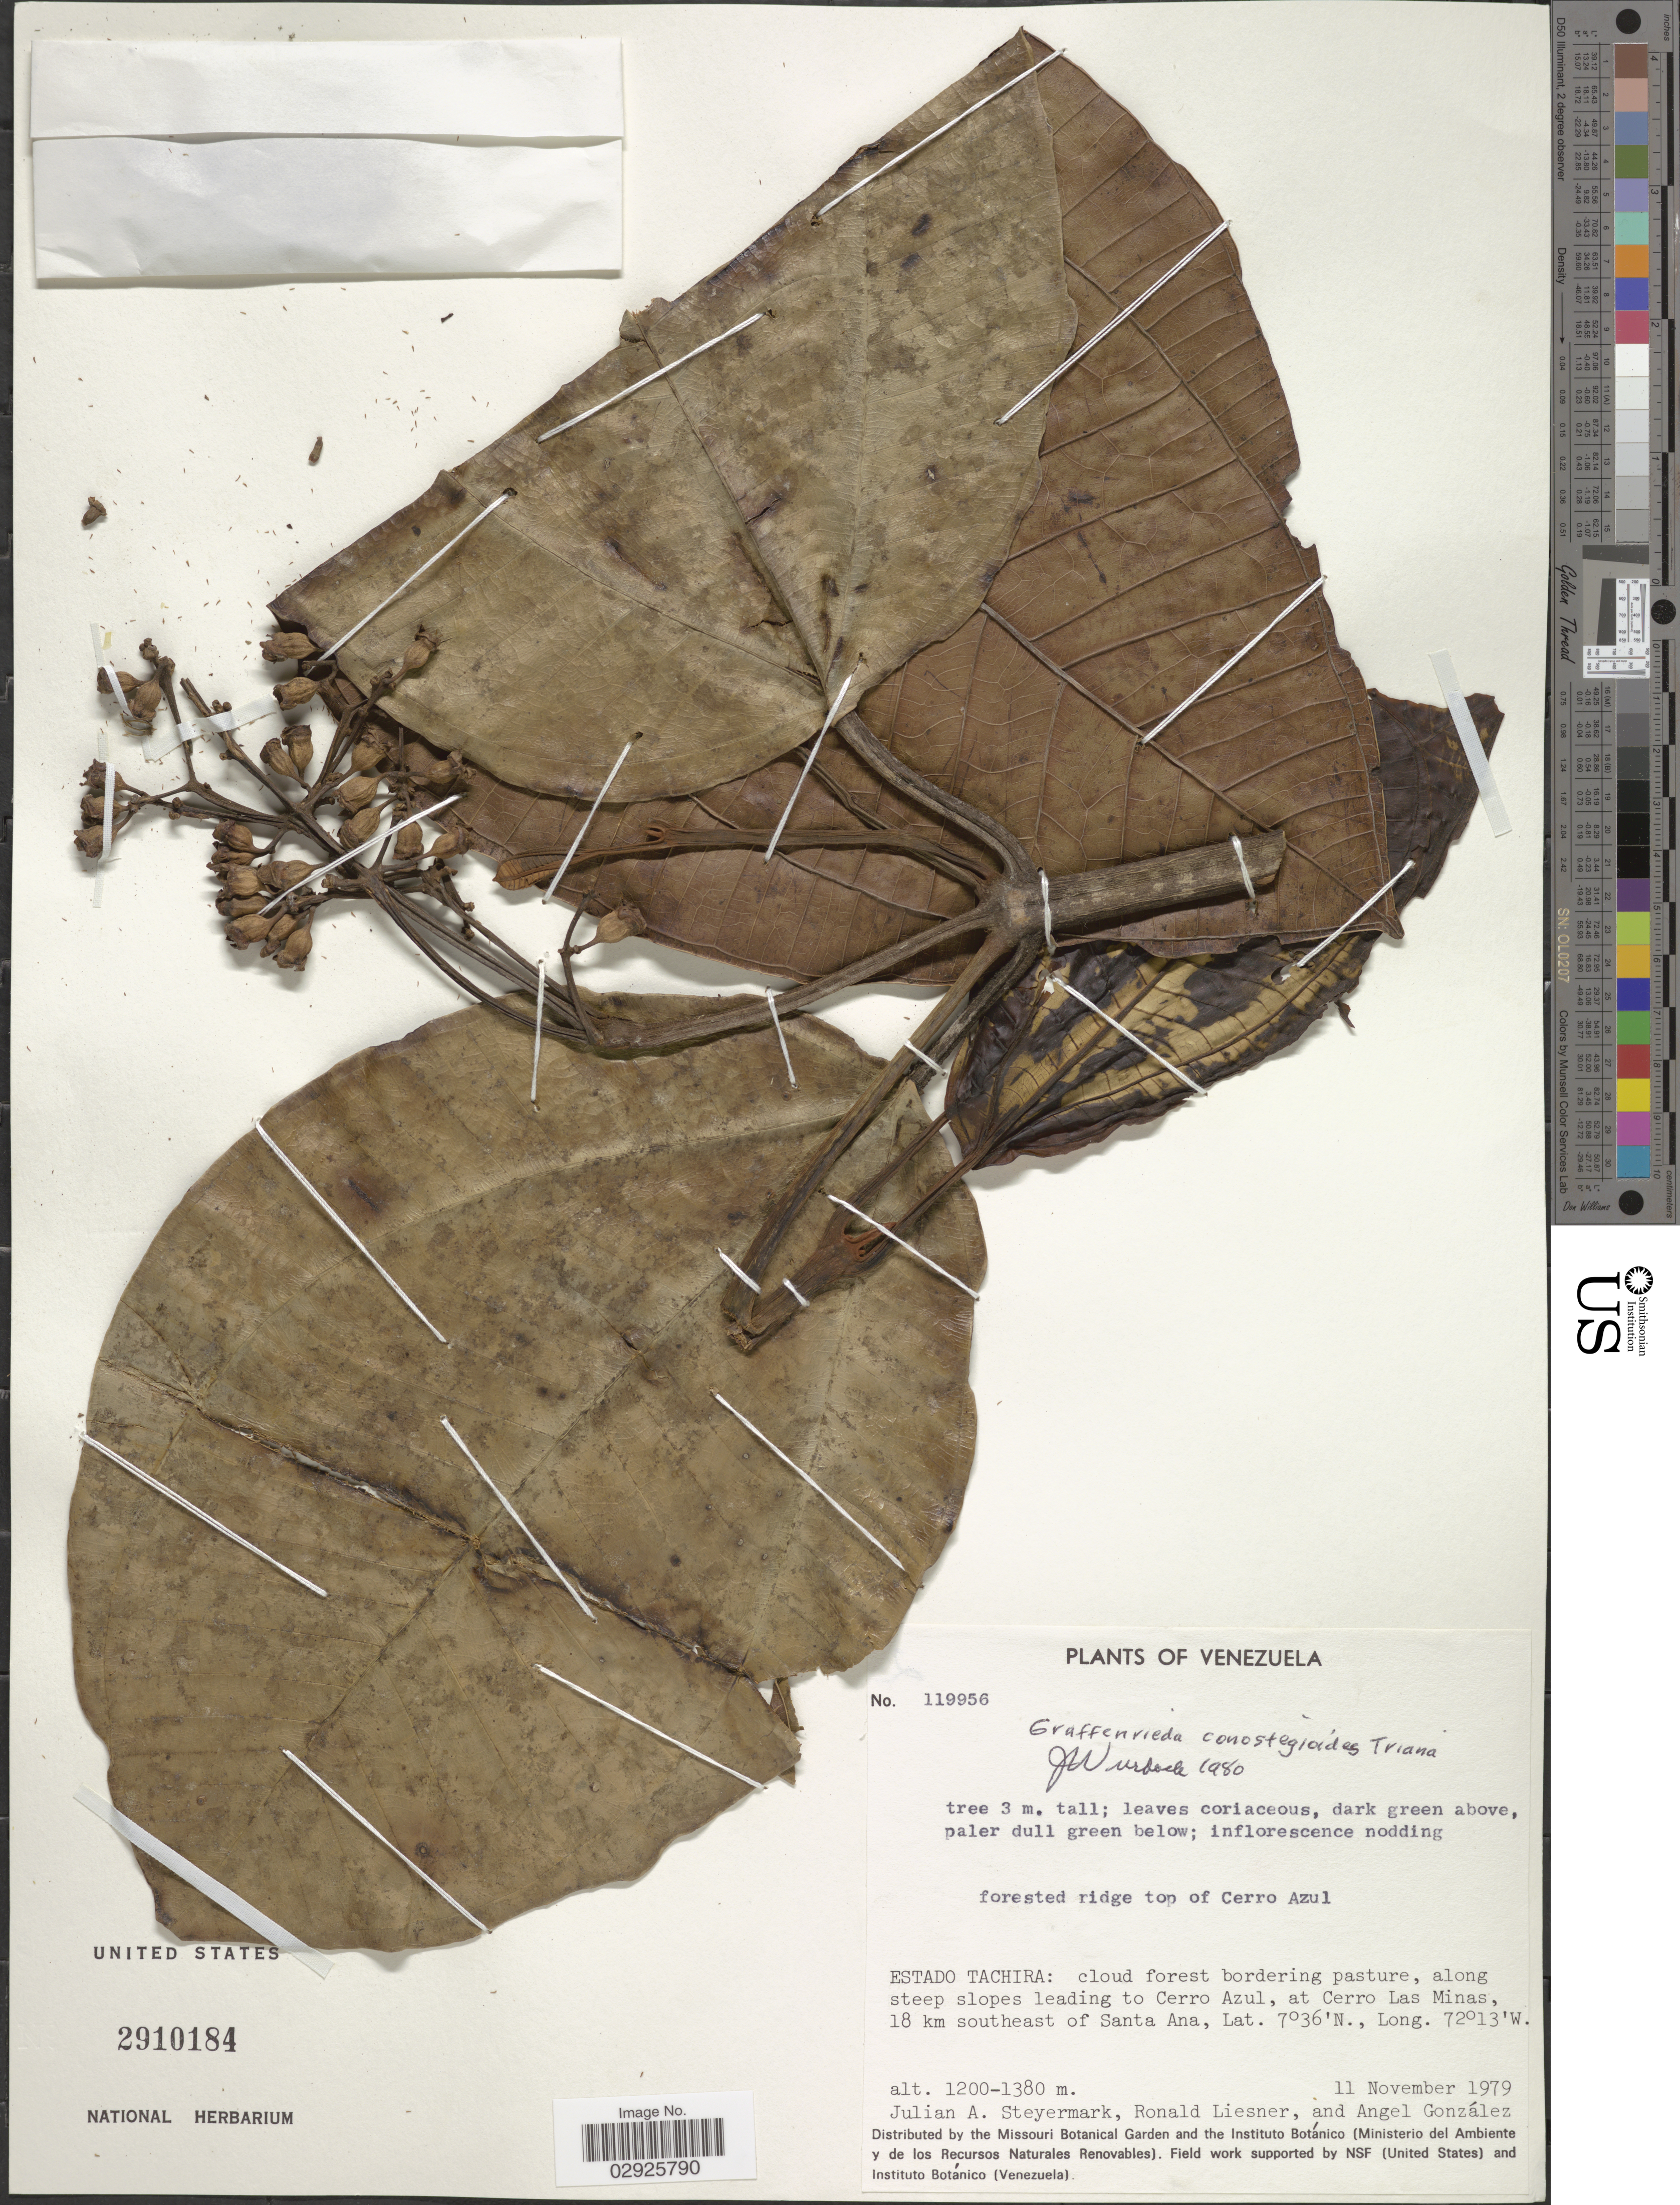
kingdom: Plantae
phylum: Tracheophyta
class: Magnoliopsida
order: Myrtales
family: Melastomataceae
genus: Graffenrieda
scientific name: Graffenrieda conostegioides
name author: Triana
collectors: J. Steyermark, R. L. Liesner & A. C. González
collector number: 119956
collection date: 1979-11-11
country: Venezuela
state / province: Tachira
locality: Forested ridge top of Cerro Azul. Along steep slopes leading to Cerro Azul, at Cerro Las Minas, 18 km southeast of Santa Ana.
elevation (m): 1200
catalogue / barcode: US 2910184